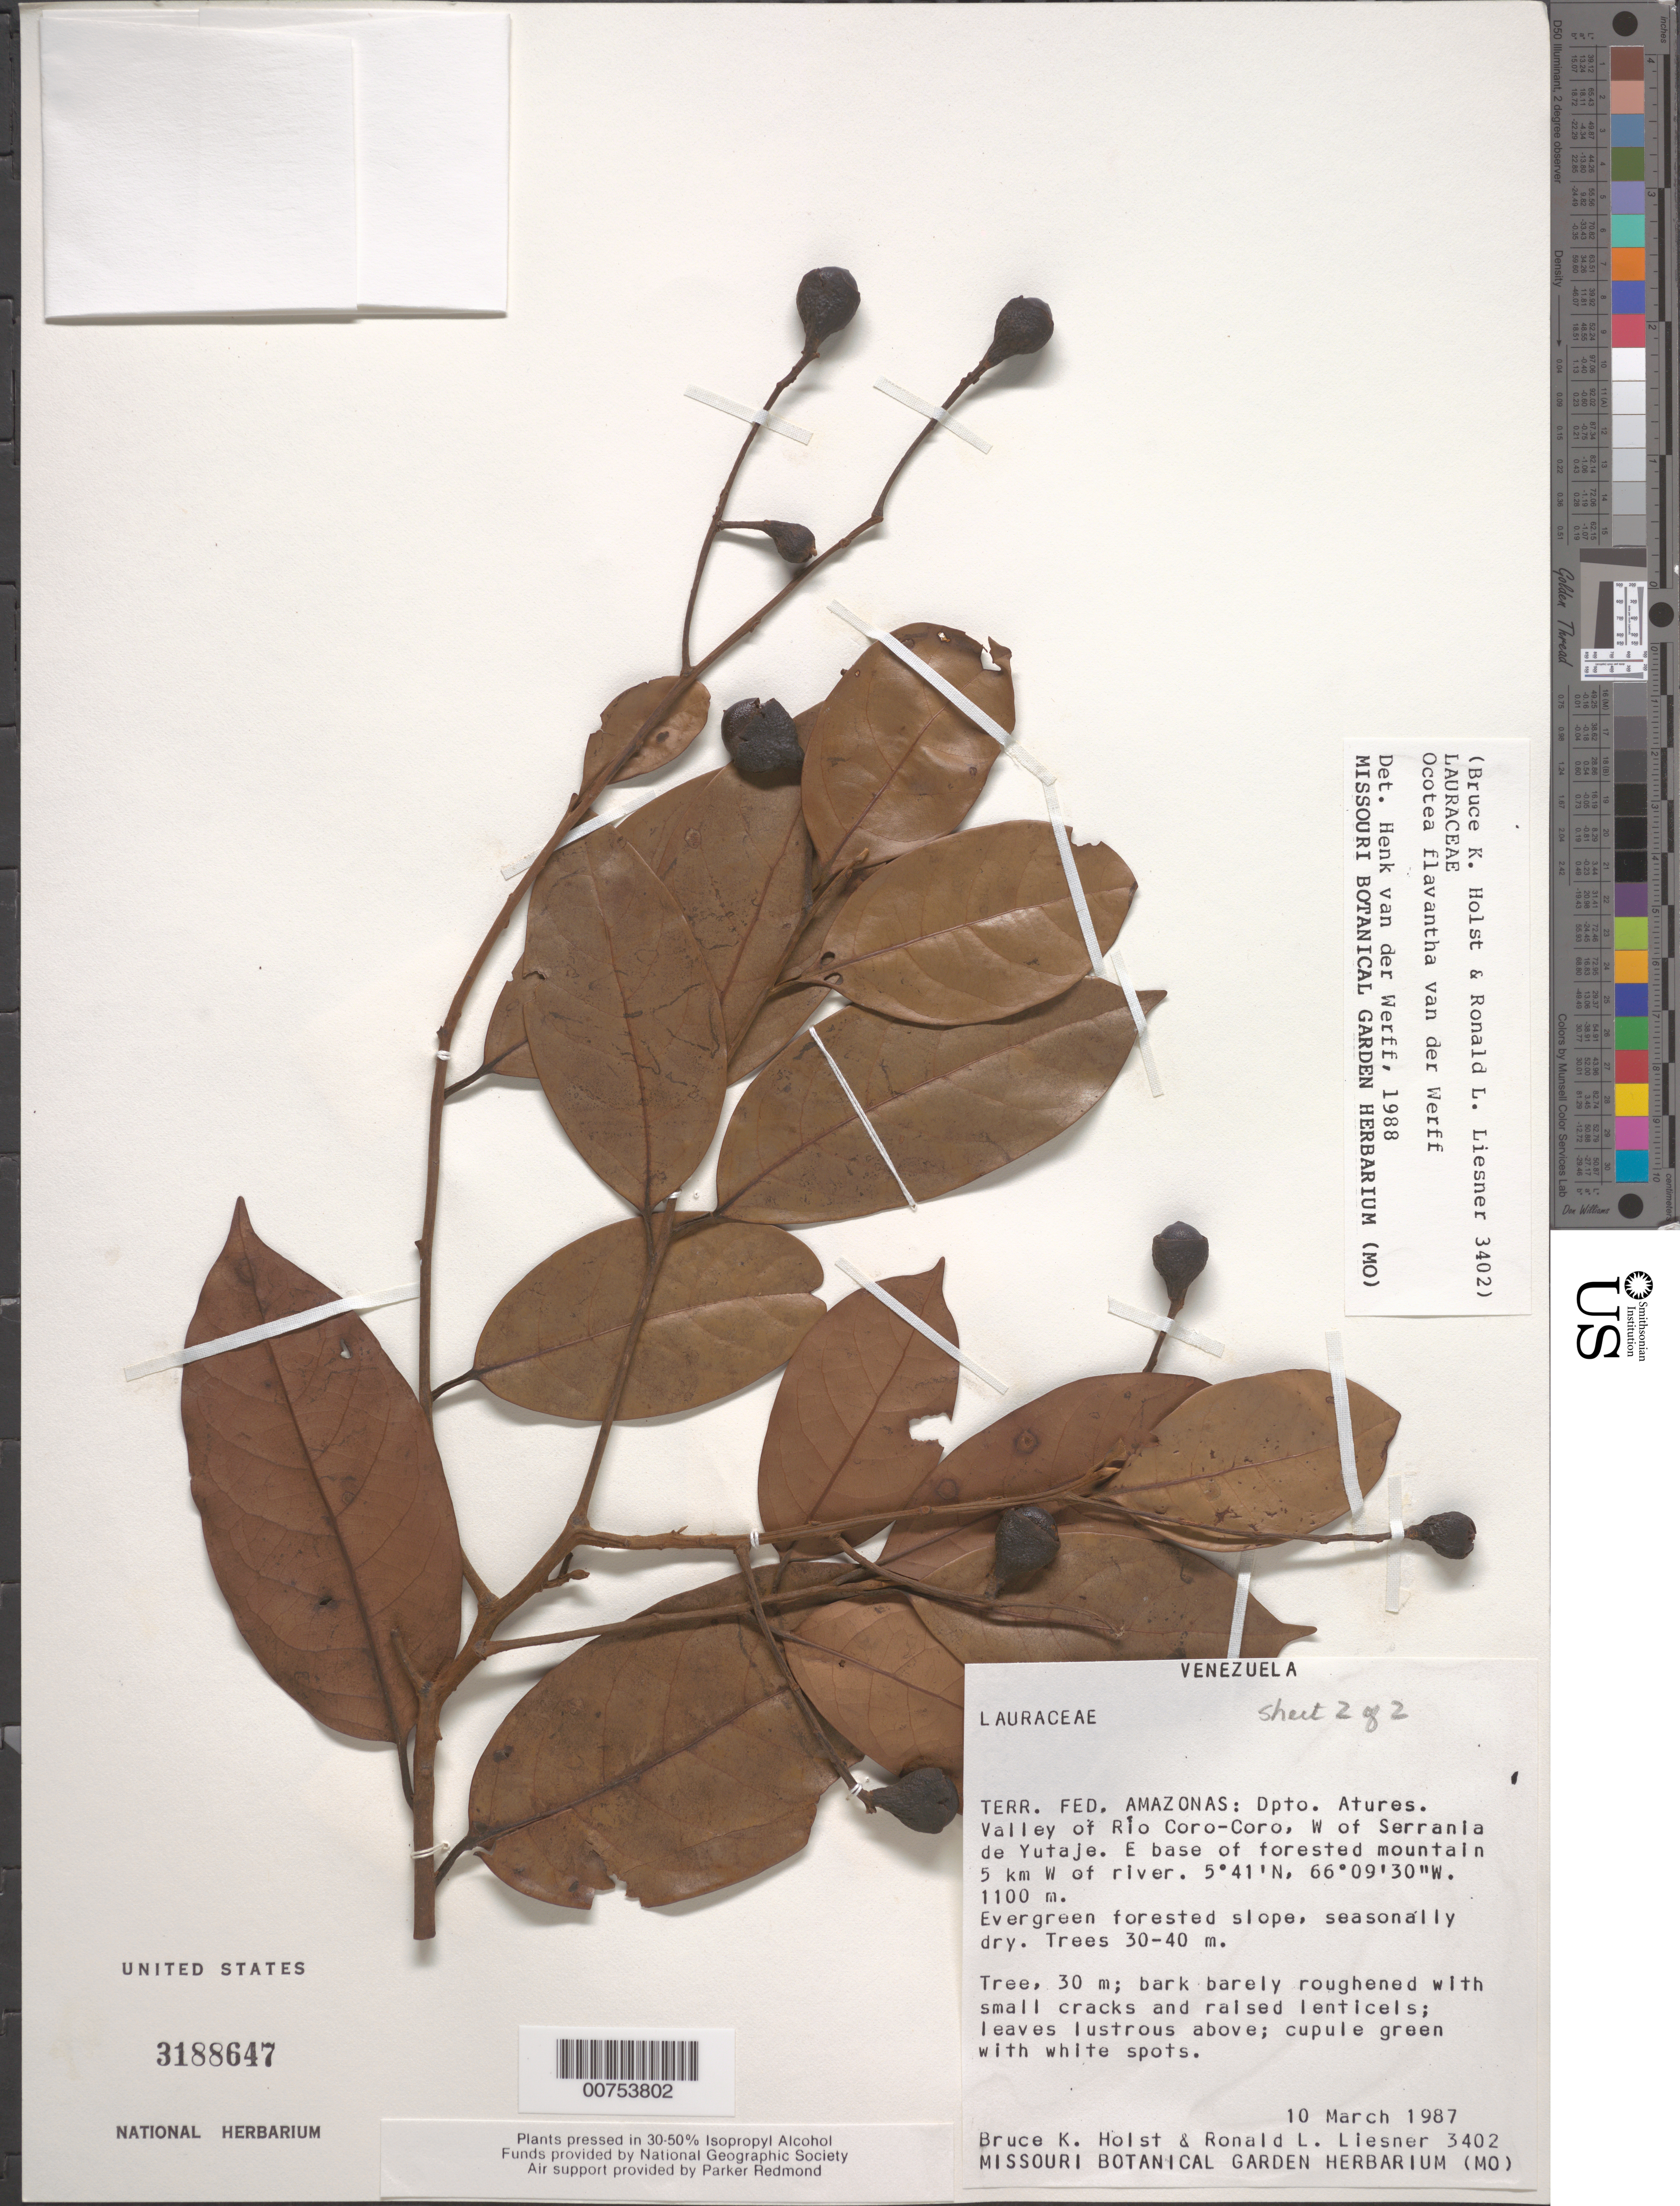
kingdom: Plantae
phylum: Tracheophyta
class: Magnoliopsida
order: Laurales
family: Lauraceae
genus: Ocotea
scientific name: Ocotea flavantha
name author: van der Werff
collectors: B. Holst & R. L. Liesner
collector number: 3402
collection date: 1987-03-10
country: Venezuela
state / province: Amazonas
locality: Terr. Fed. Amazonas: Dpto. Atures. Valley of Río Coro-Coro, W of Serrania de Yutaje. E base of forested mountain 5 km W of river.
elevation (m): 1100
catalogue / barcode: US 3188647